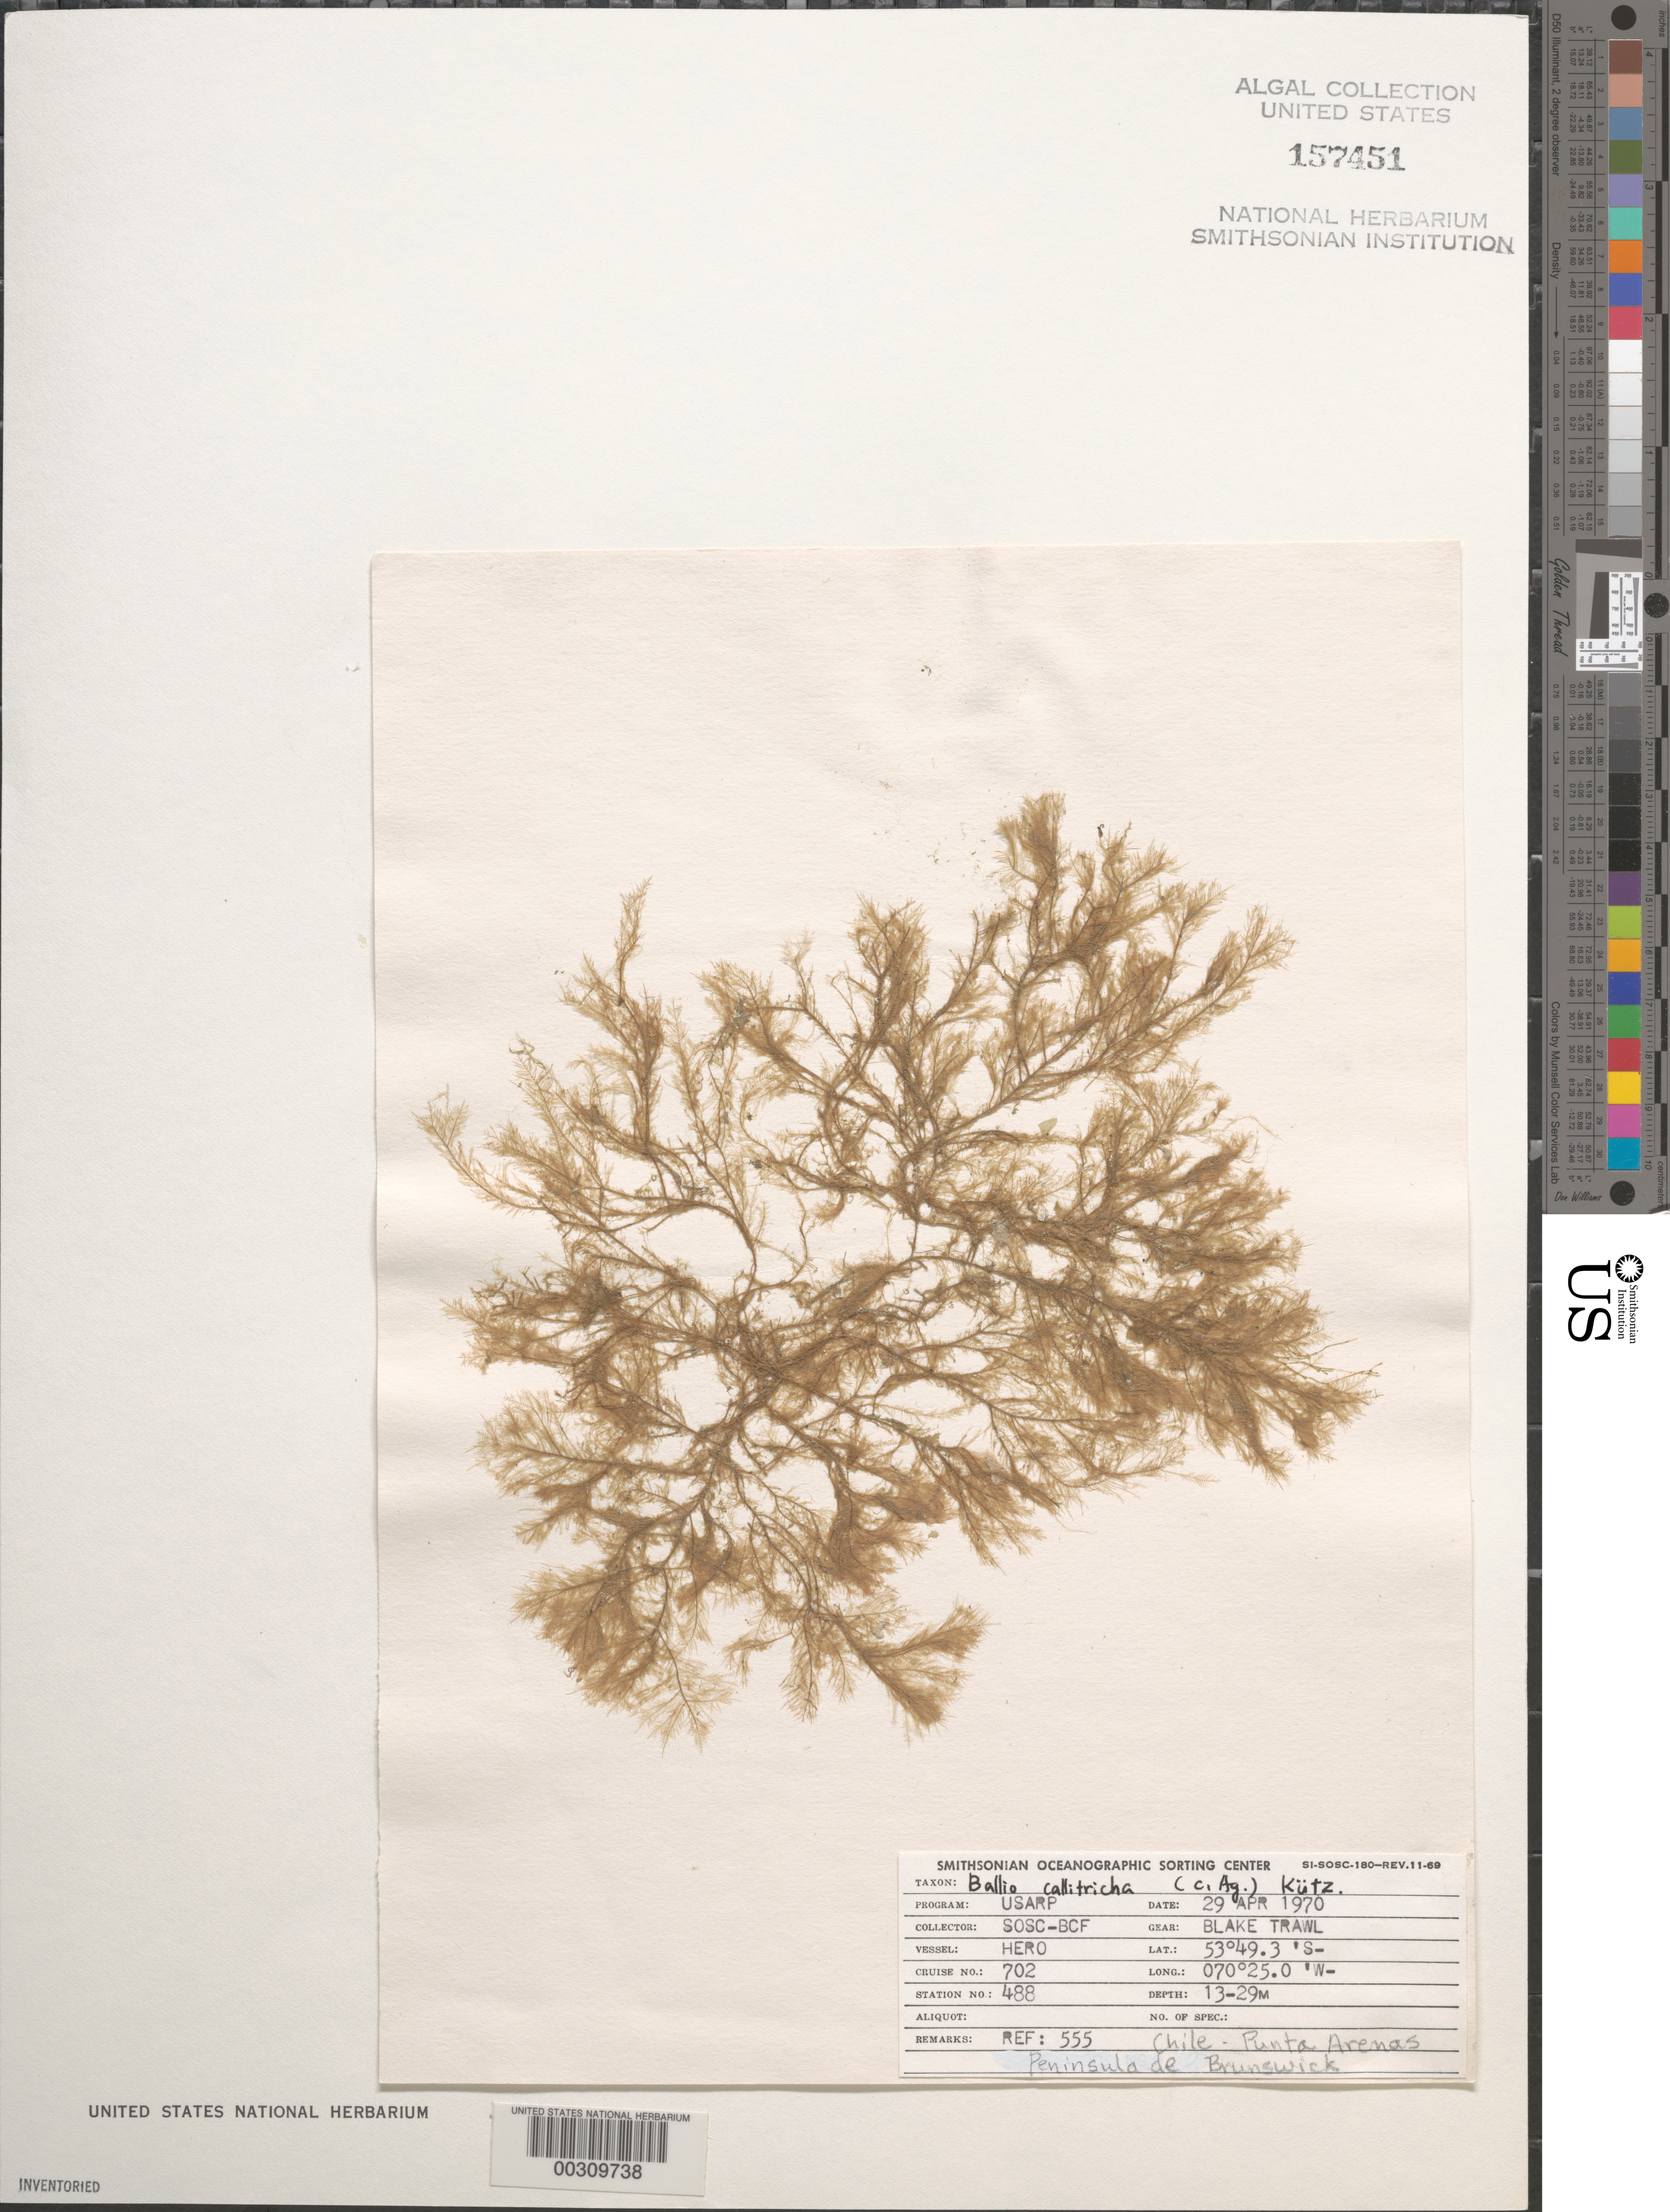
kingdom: Plantae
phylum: Rhodophyta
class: Florideophyceae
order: Balliales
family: Balliaceae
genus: Ballia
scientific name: Ballia callitricha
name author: (C. Agardh) Kützing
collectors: SOSC-BCF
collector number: Station 488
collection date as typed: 29 Apr 1970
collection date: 1970-04-29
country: Chile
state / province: Magallanes y de la Antártica Chilena (XII)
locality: Punta arenas, peninsula de brunswick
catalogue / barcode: US 157451